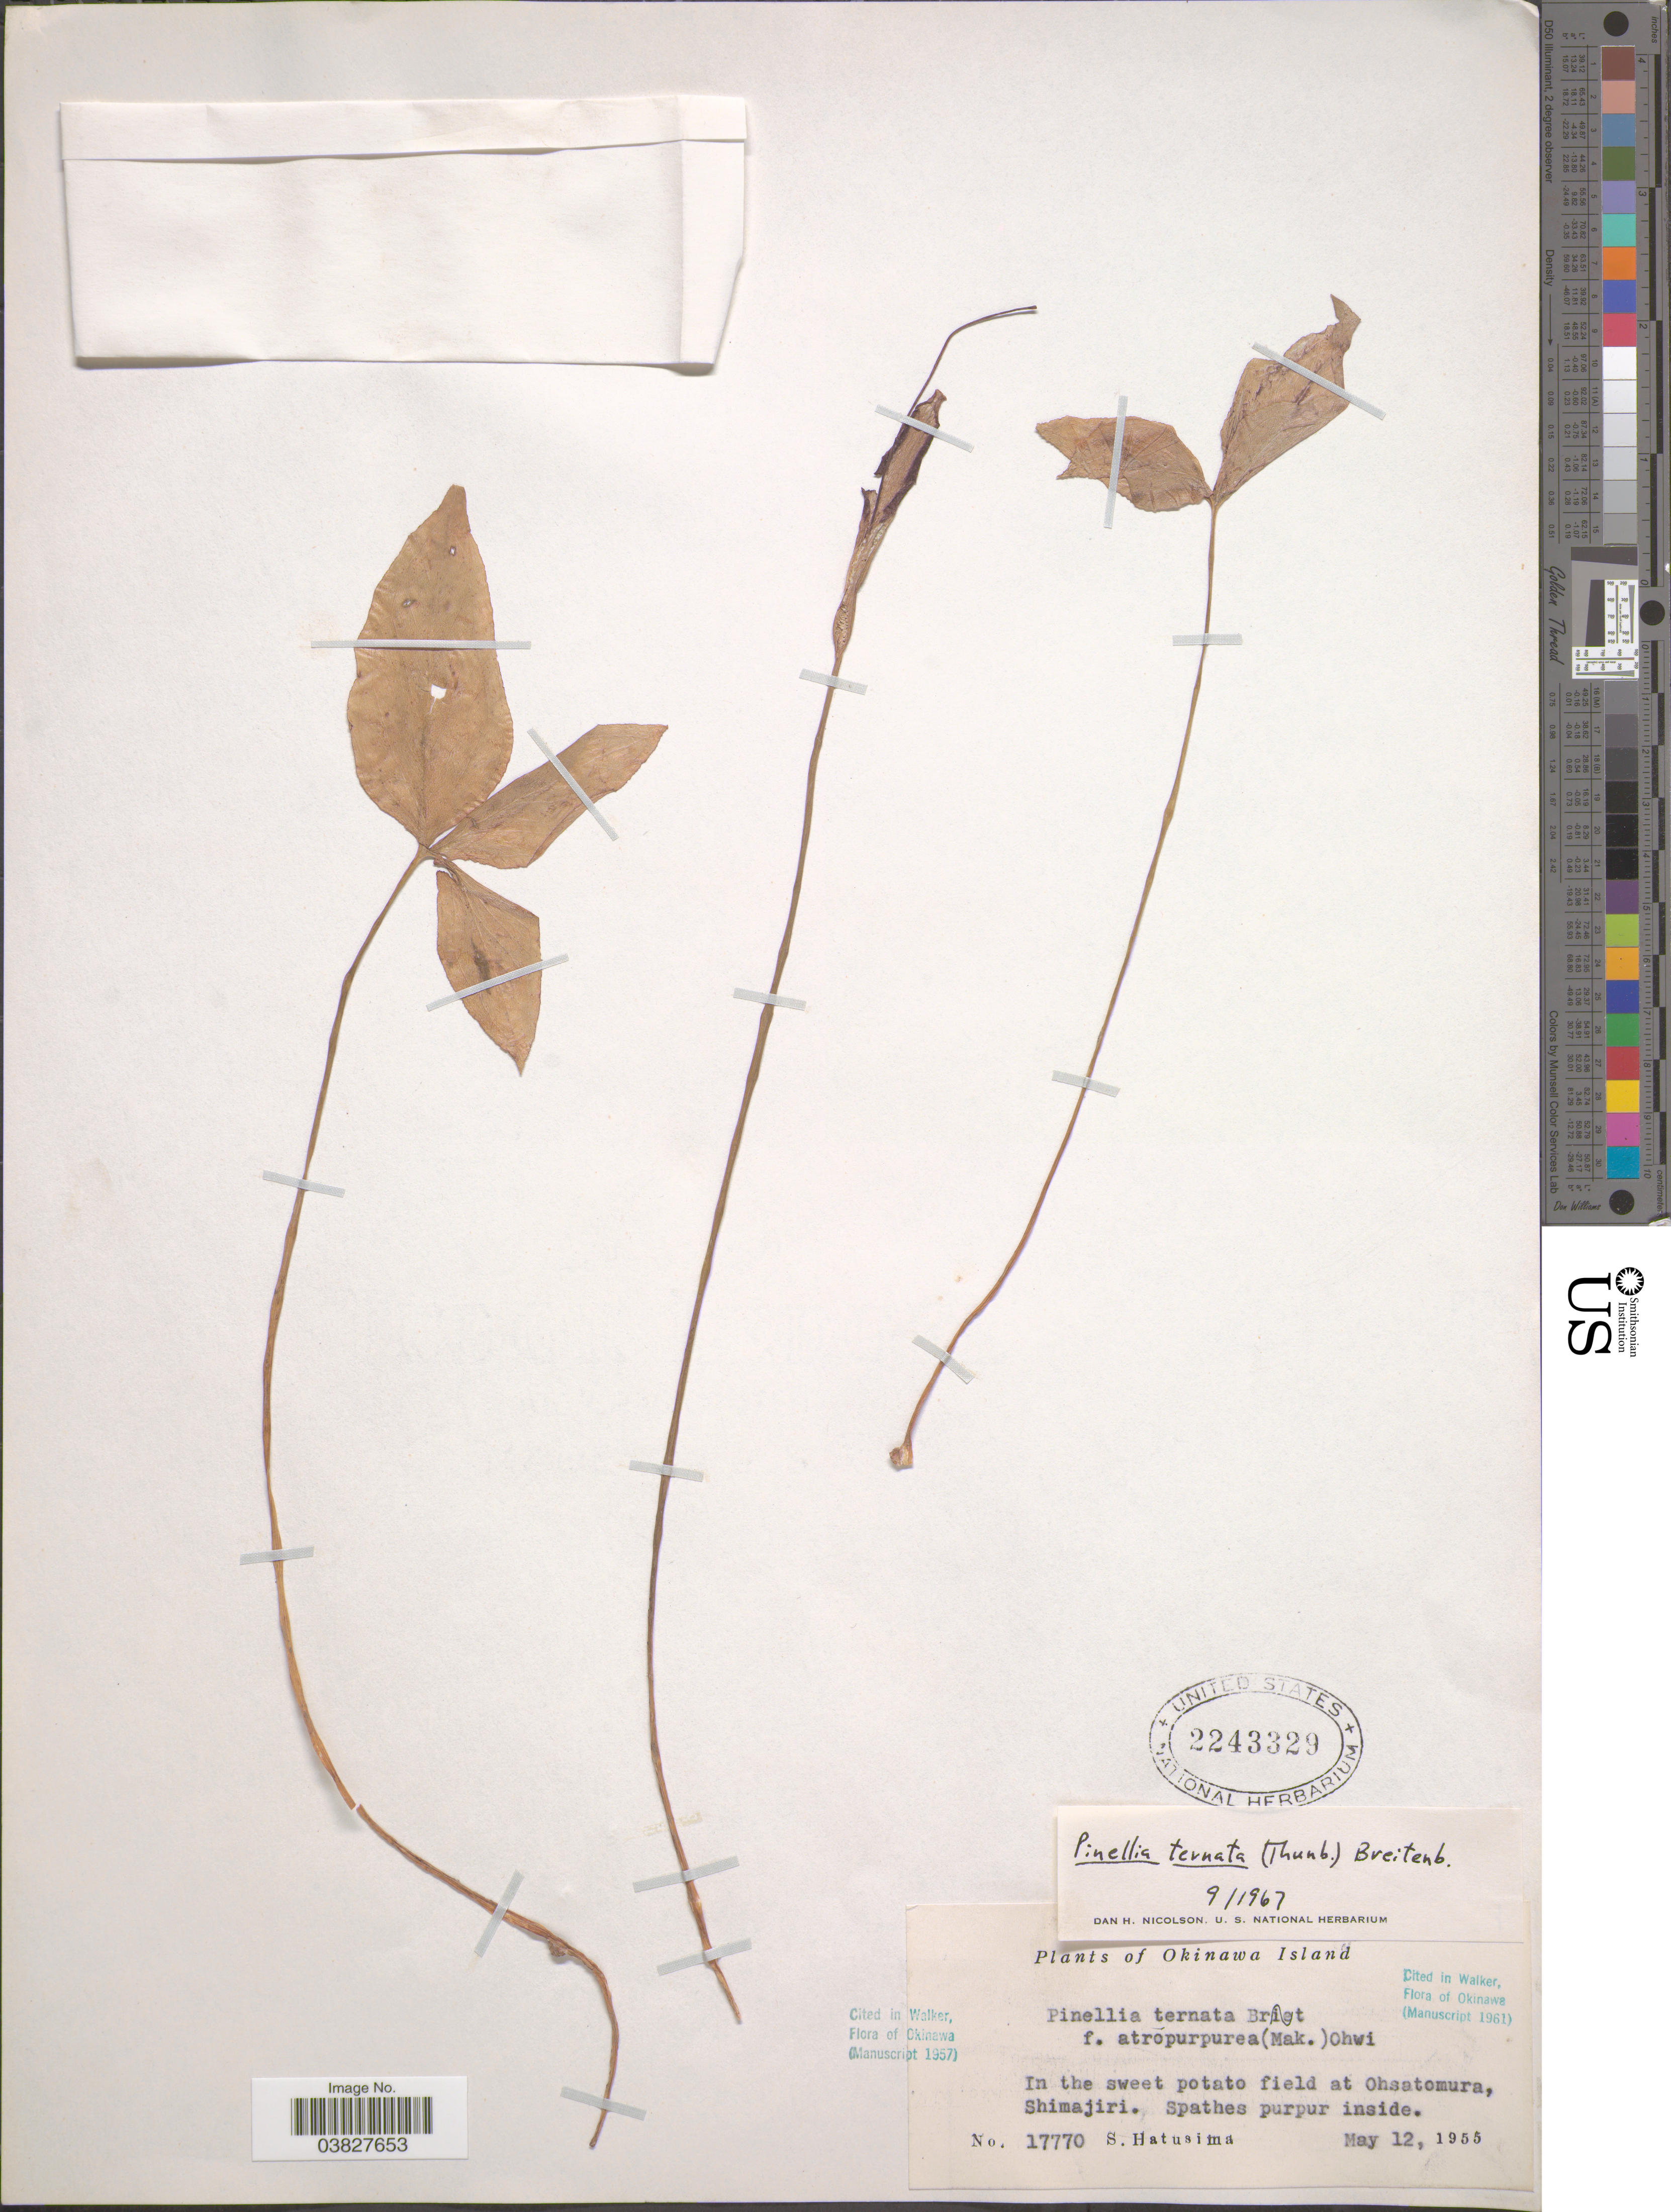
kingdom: Plantae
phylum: Tracheophyta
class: Liliopsida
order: Alismatales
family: Araceae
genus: Pinellia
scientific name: Pinellia ternata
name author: Druce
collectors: S. Hatusima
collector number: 17770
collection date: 1955-05-12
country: Japan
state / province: Okinawa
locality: Okinawa Island. In the sweet potato field at Ohsatomura, Shimajiri.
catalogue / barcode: US 2243329